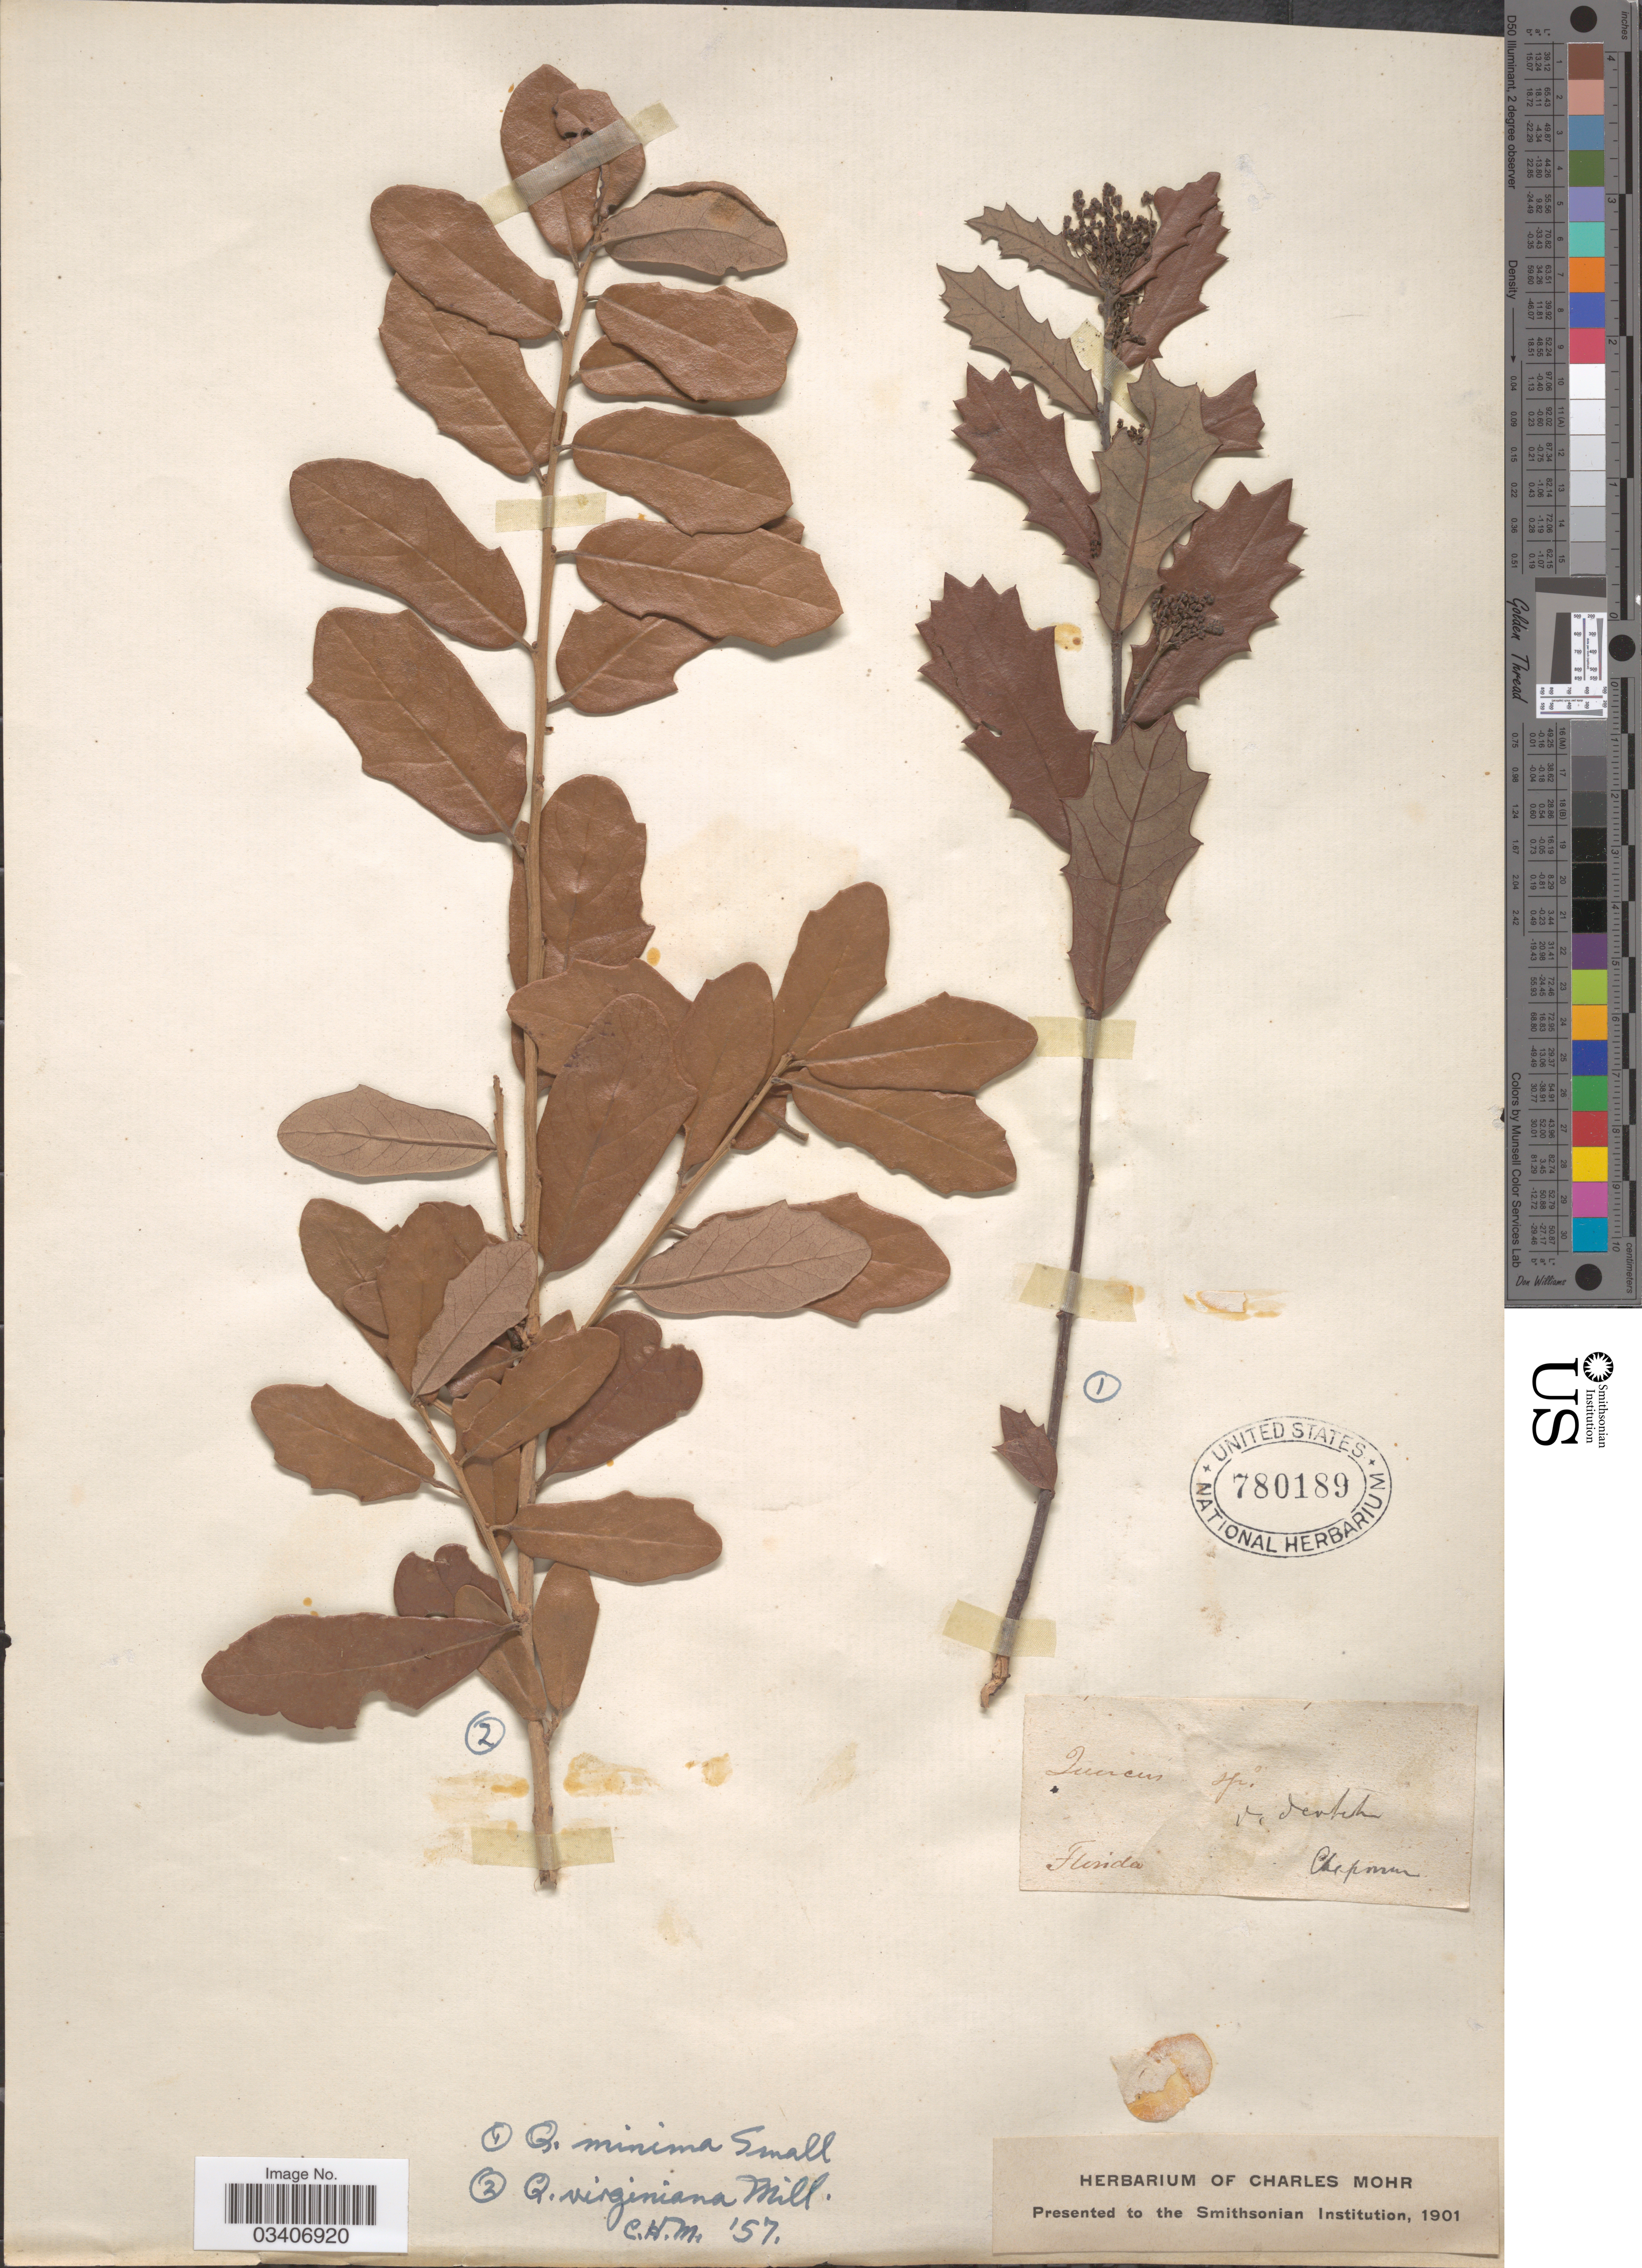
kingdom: Plantae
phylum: Tracheophyta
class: Magnoliopsida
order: Fagales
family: Fagaceae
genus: Quercus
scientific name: Quercus minima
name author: (Sarg.) Small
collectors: A. Chapman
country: United States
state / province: Florida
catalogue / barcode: US 780189